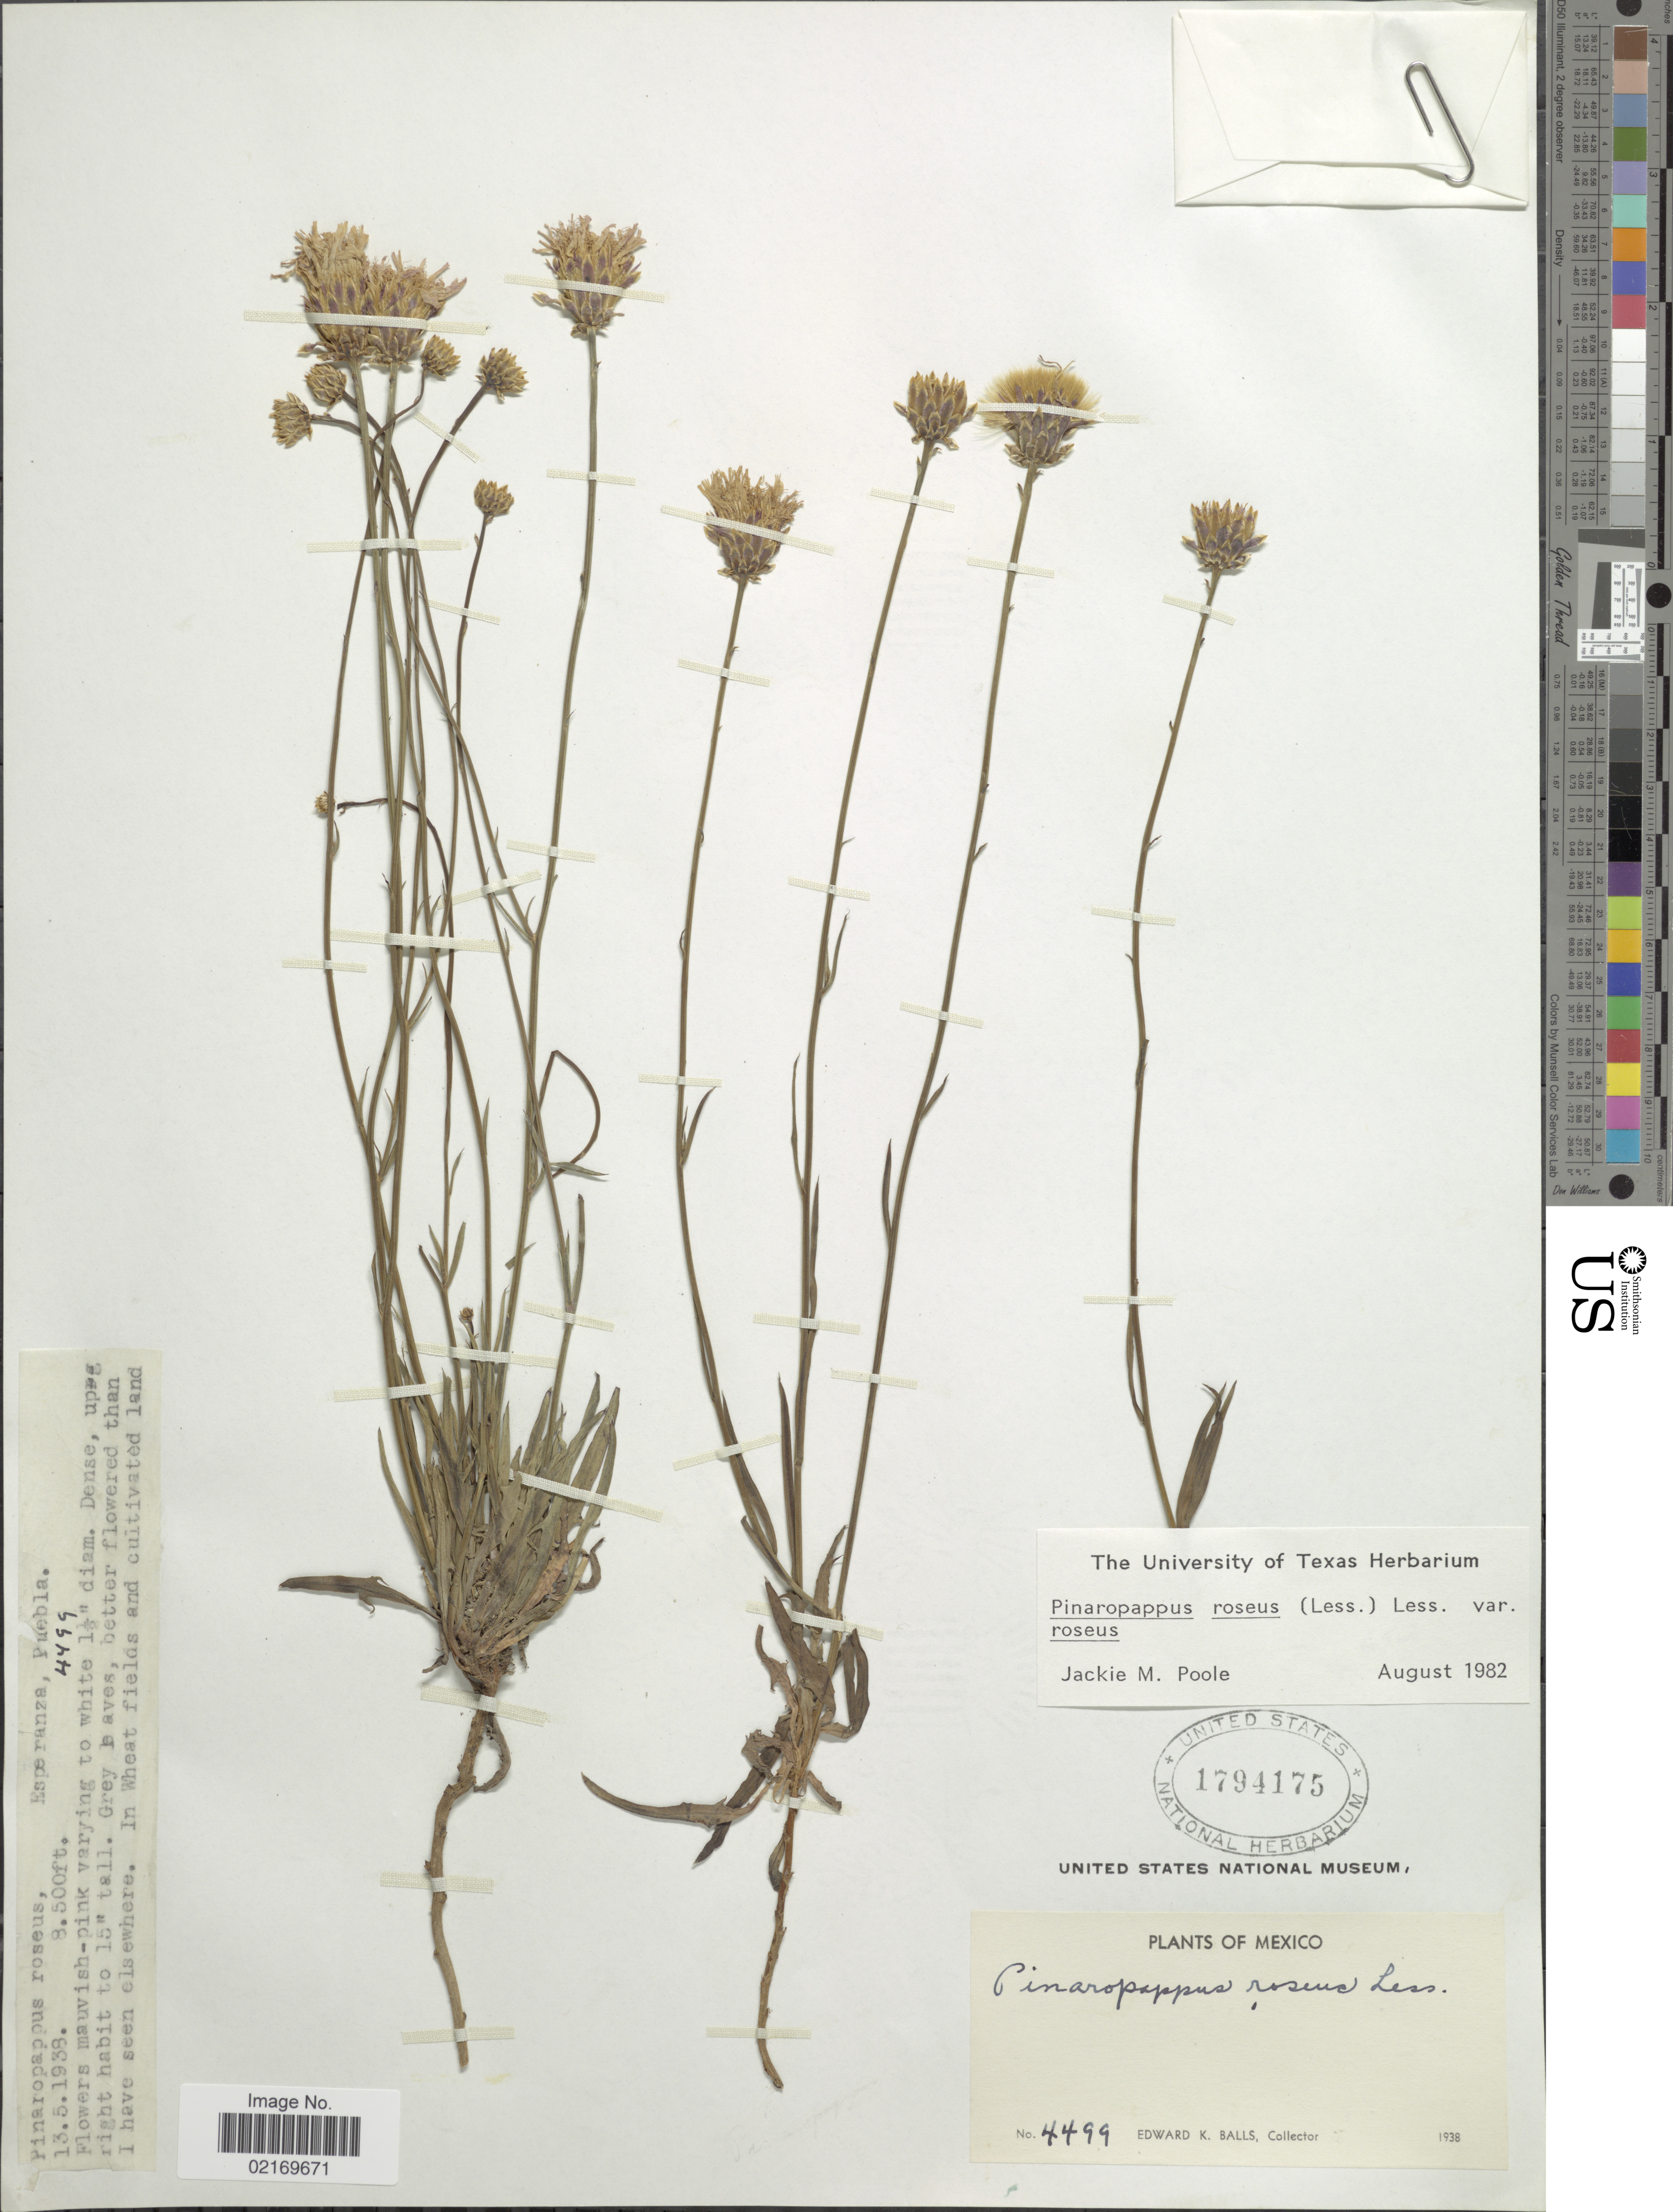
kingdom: Plantae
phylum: Tracheophyta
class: Magnoliopsida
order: Asterales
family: Asteraceae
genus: Pinaropappus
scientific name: Pinaropappus roseus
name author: Less.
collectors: E. K. Balls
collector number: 4499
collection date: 1938-05-13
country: Mexico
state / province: Puebla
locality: Esperanza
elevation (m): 2591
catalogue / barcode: US 1794175